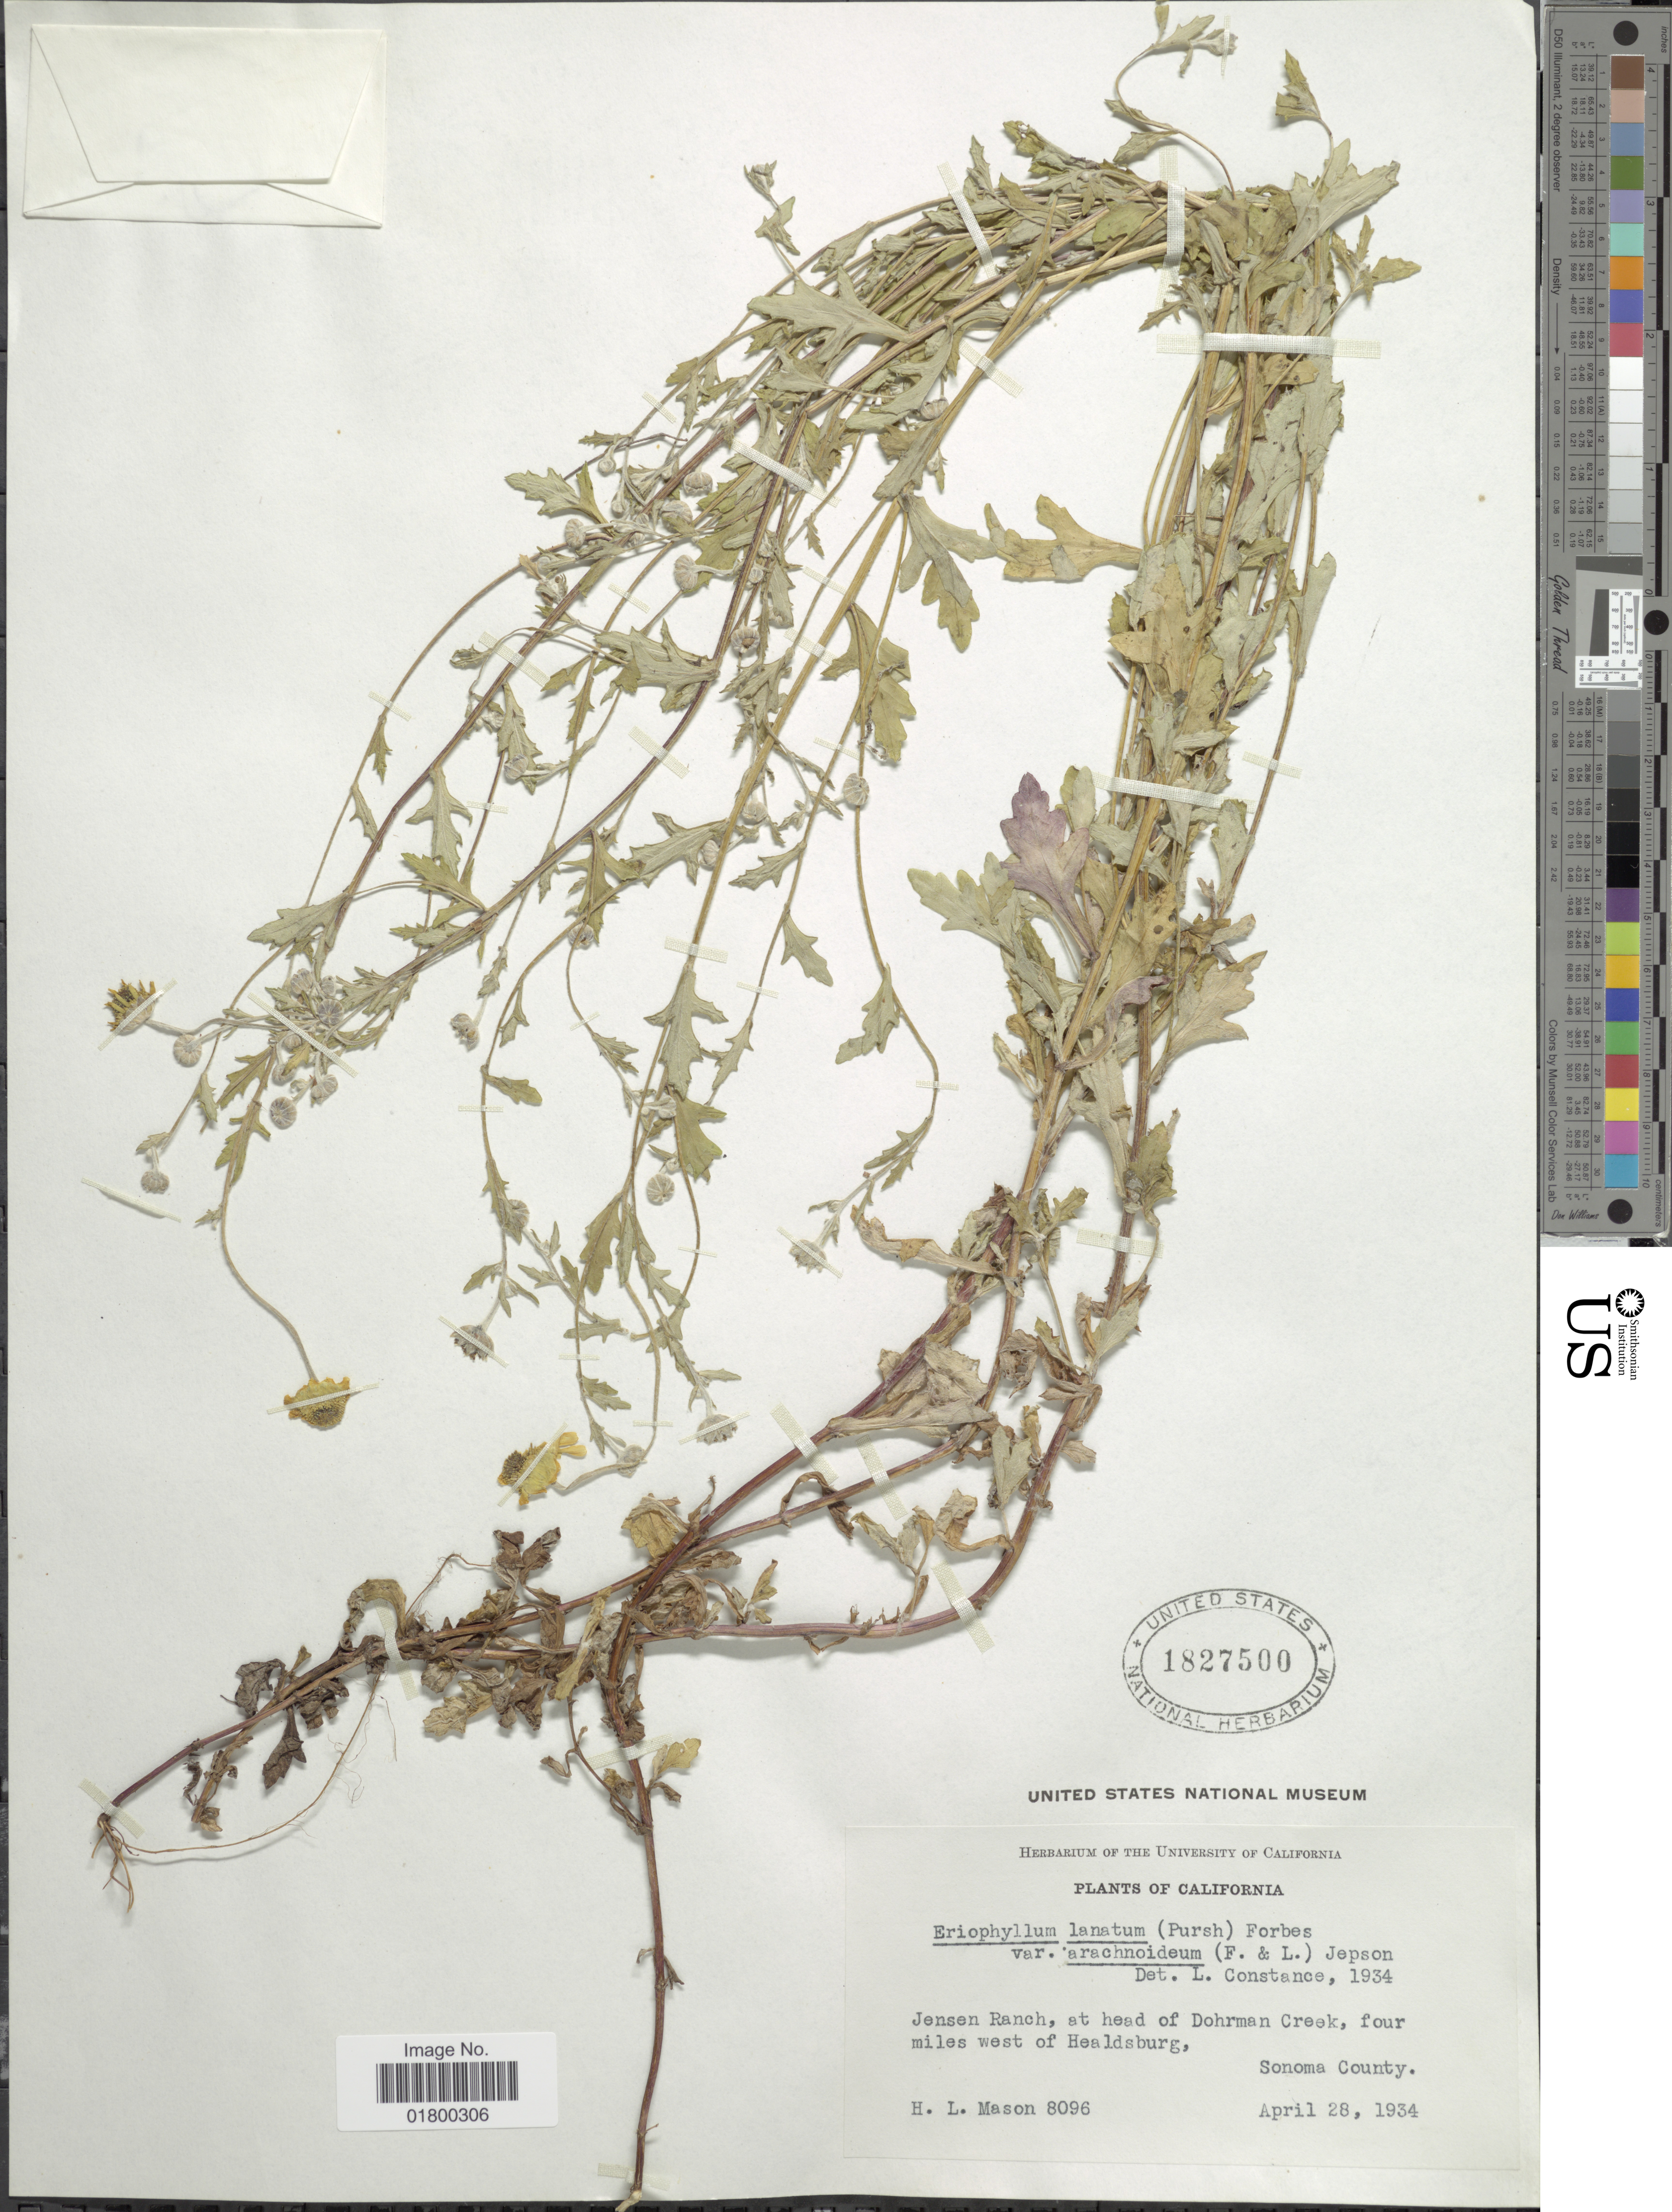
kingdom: Plantae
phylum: Tracheophyta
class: Magnoliopsida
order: Asterales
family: Asteraceae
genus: Eriophyllum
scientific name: Eriophyllum lanatum var. grandiflorum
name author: (A. Gray) Jeps.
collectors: H. L. Mason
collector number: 8096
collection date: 1934-04-28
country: United States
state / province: California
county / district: Sonoma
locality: Jensen Ranch, at head of Dohrman Creek, four miles east of Healdsburg, Sonoma County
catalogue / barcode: US 1827500